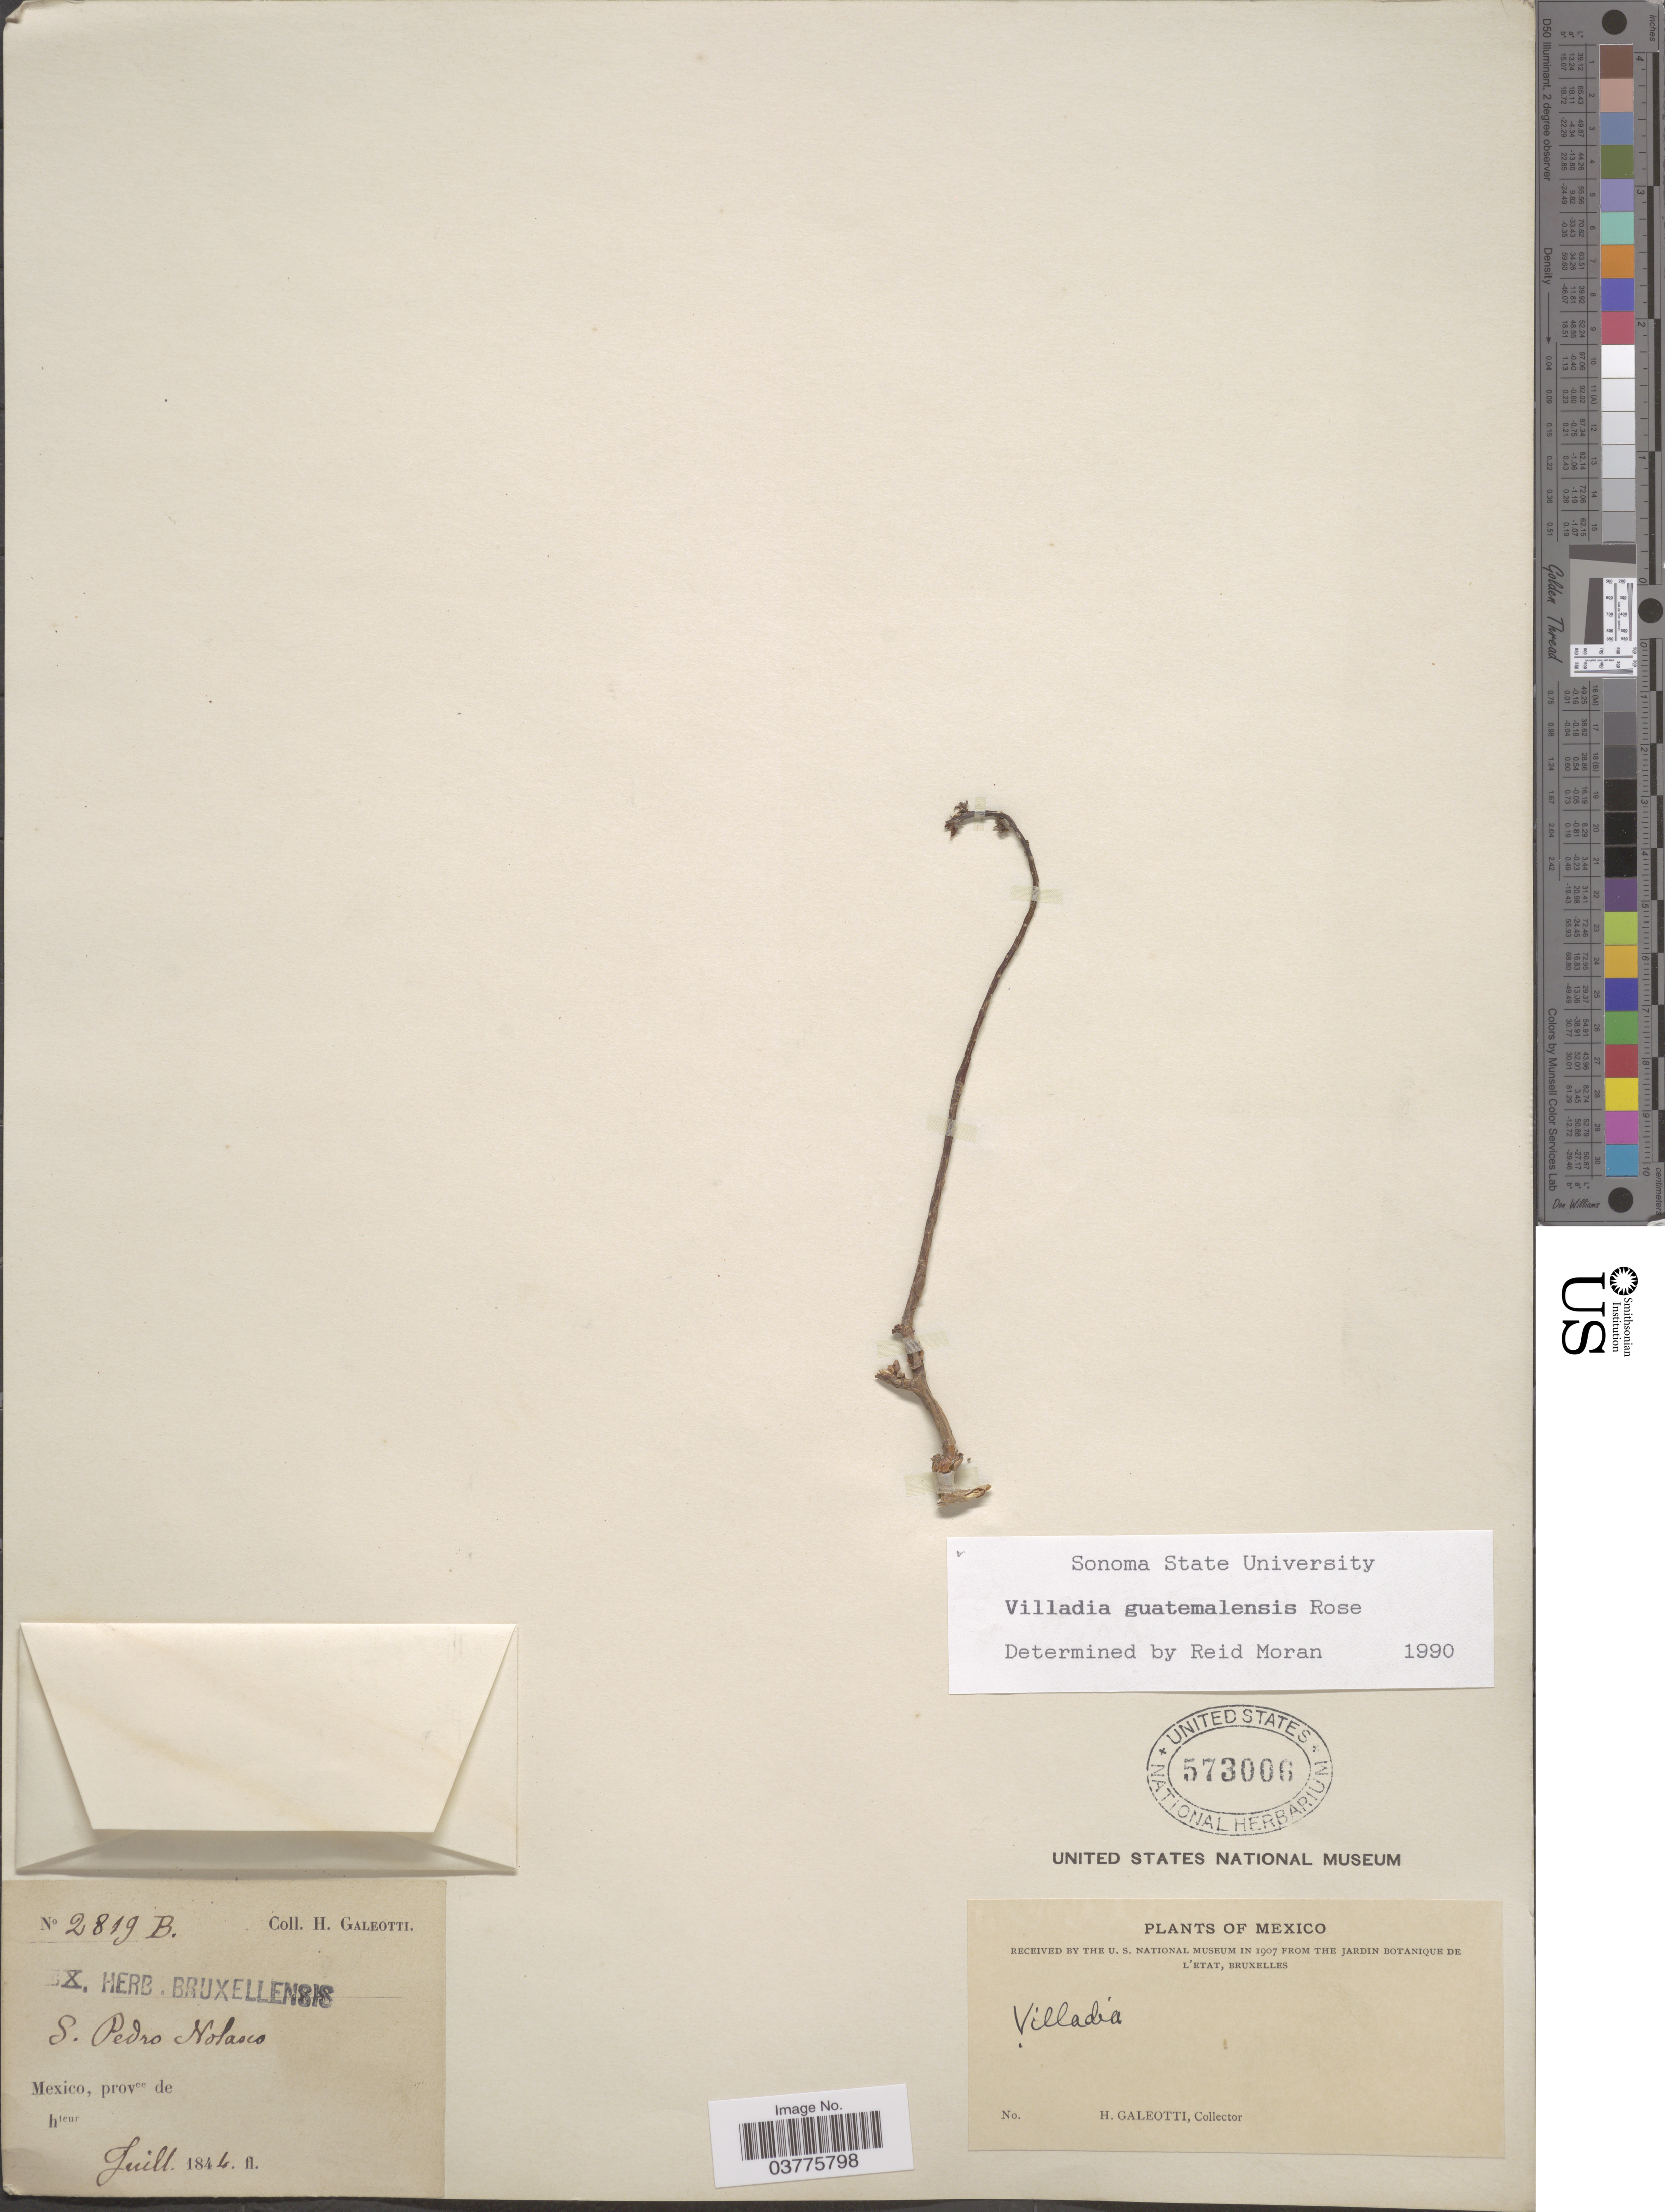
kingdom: Plantae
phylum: Tracheophyta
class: Magnoliopsida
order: Saxifragales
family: Crassulaceae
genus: Villadia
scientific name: Villadia guatemalensis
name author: Rose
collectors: H. G. Galeotti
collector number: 2819B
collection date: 1844-07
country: Mexico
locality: S. Pedro Nolasco.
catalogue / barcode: US 573006